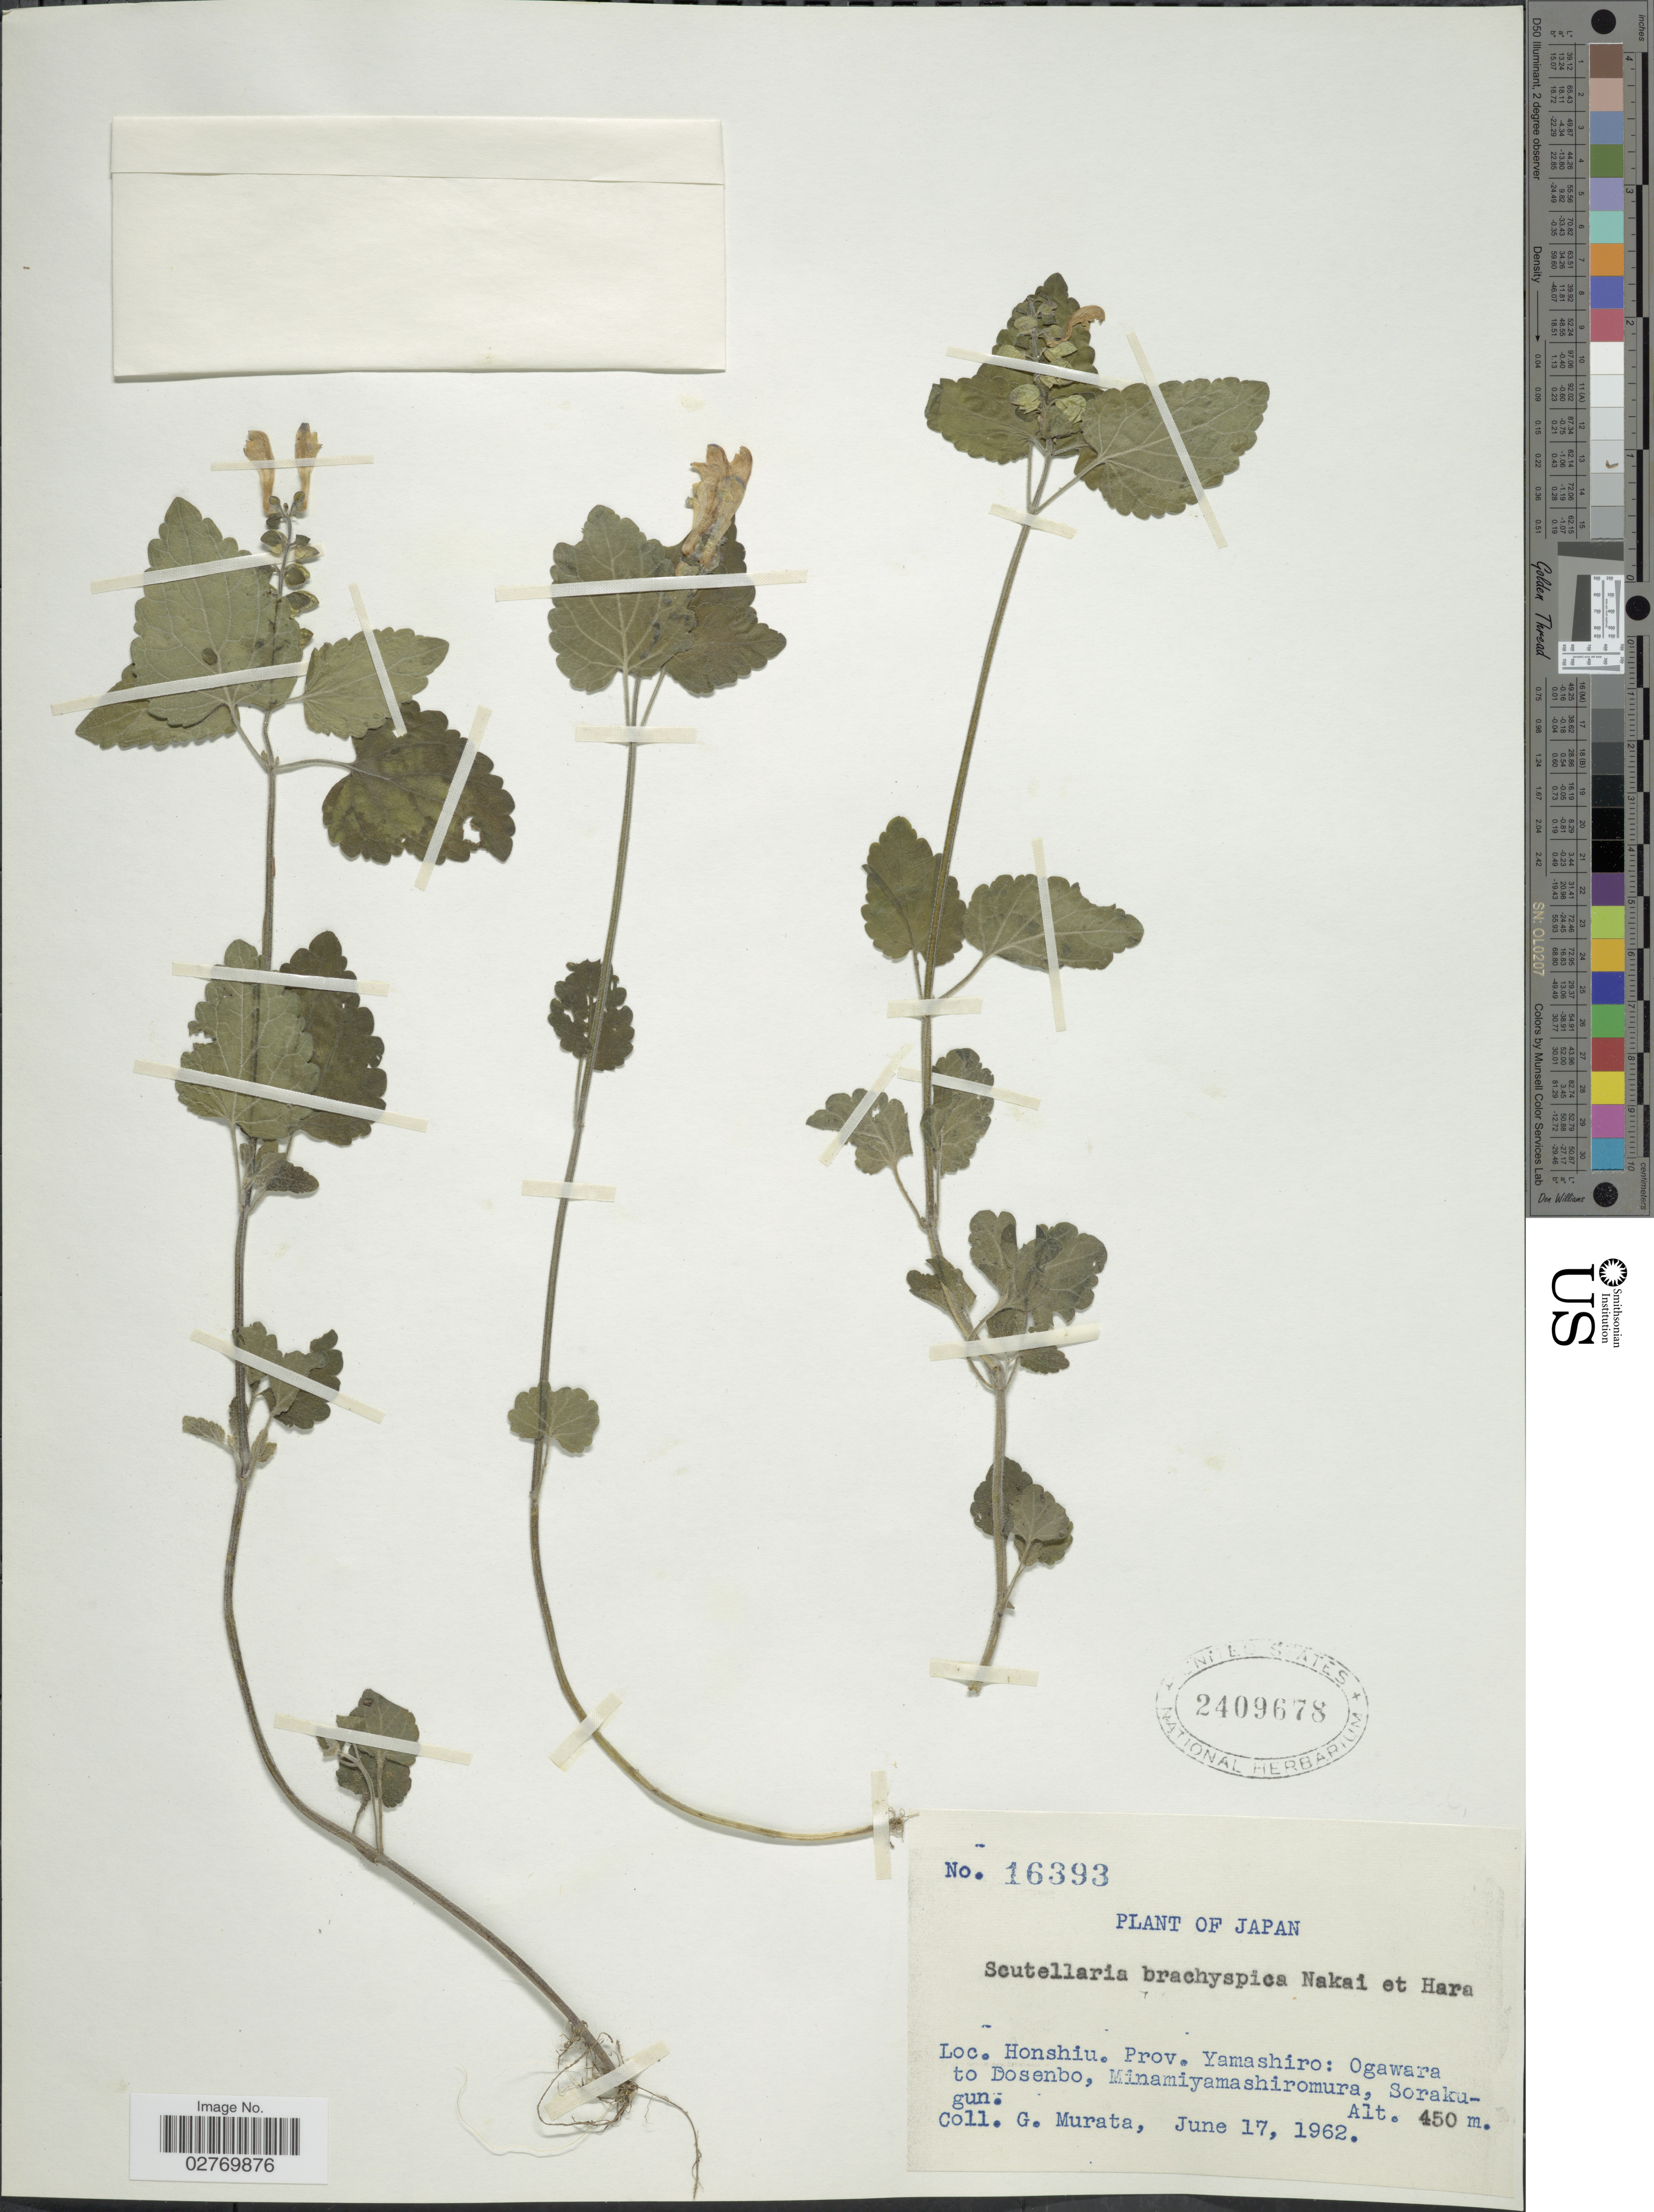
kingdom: Plantae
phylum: Tracheophyta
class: Magnoliopsida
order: Lamiales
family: Lamiaceae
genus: Scutellaria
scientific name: Scutellaria brachyspica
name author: Nakai & H. Hara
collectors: G. Murata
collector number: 16393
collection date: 1962-06-17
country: Japan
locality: Honshiu. Prov. Yamashiro: Ogawara to Dosenbo, Minamiyamashiromura, Sorakugun.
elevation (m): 450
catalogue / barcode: US 2409678